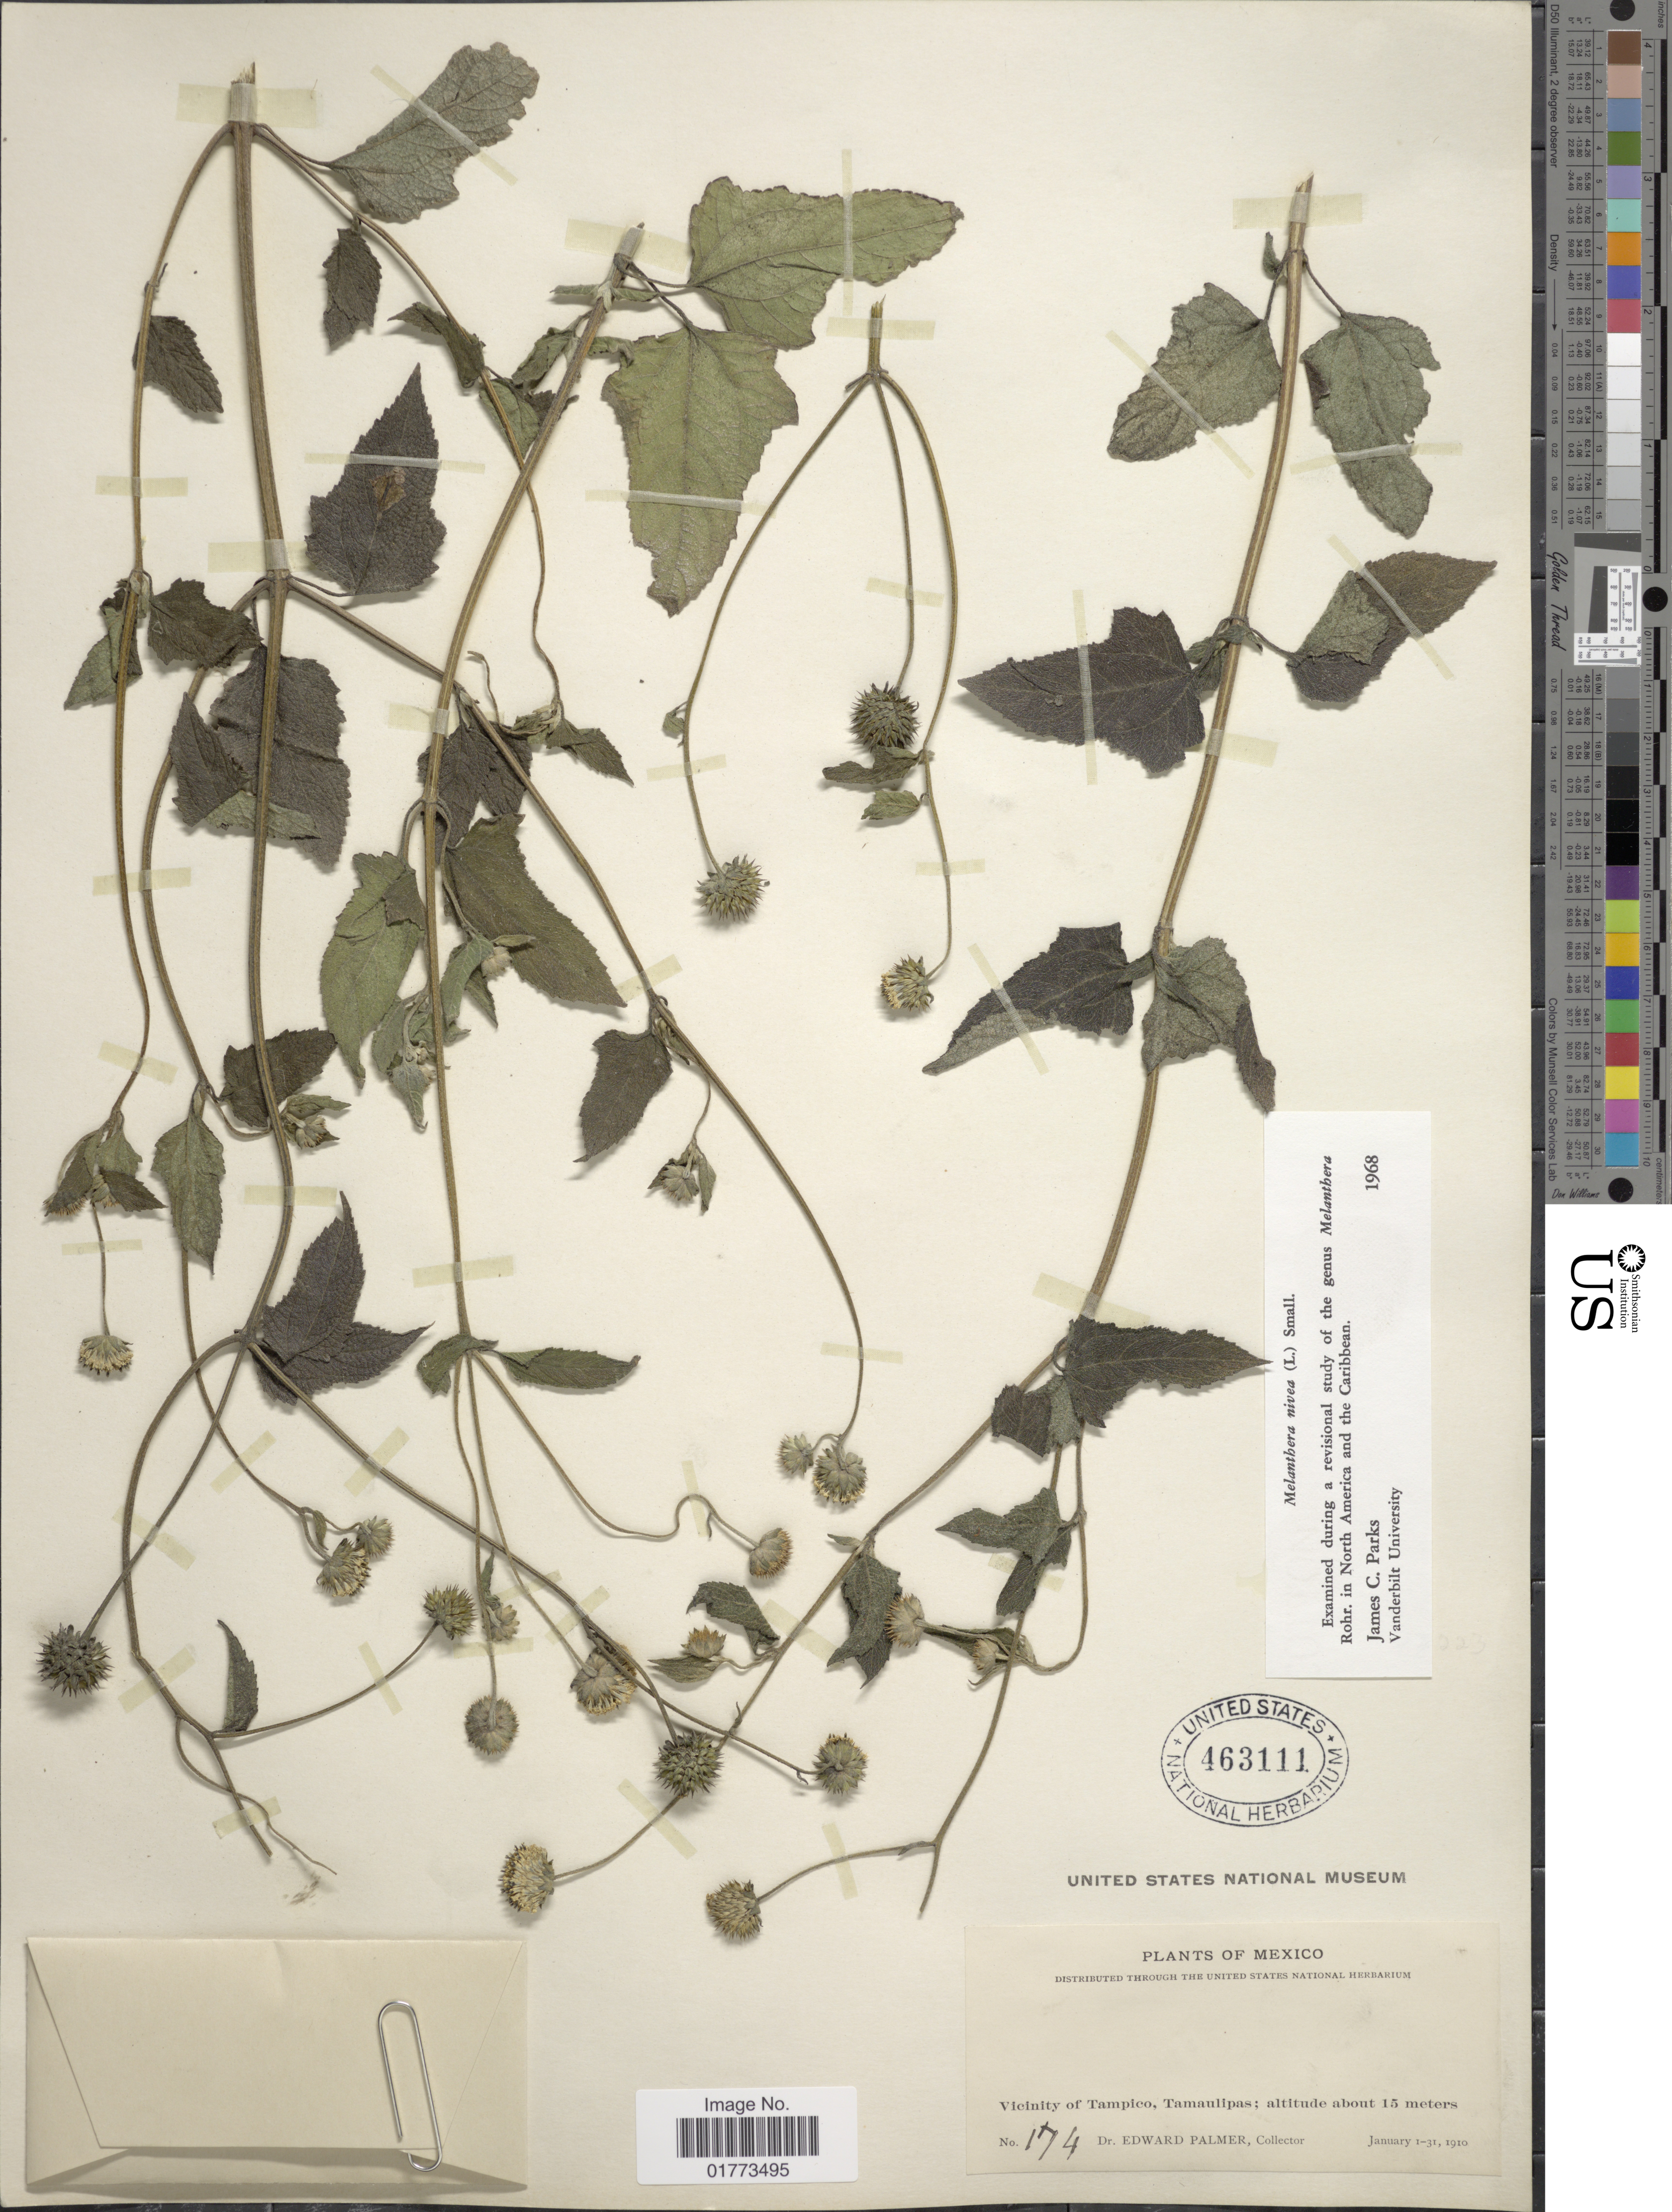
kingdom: Plantae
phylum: Tracheophyta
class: Magnoliopsida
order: Asterales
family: Asteraceae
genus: Melanthera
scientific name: Melanthera nivea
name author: (L.) Small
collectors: E. Palmer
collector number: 174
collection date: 1910-01-01/1910-01-31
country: Mexico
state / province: Tamaulipas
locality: Vicinity of Tampico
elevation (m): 15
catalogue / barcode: US 463111